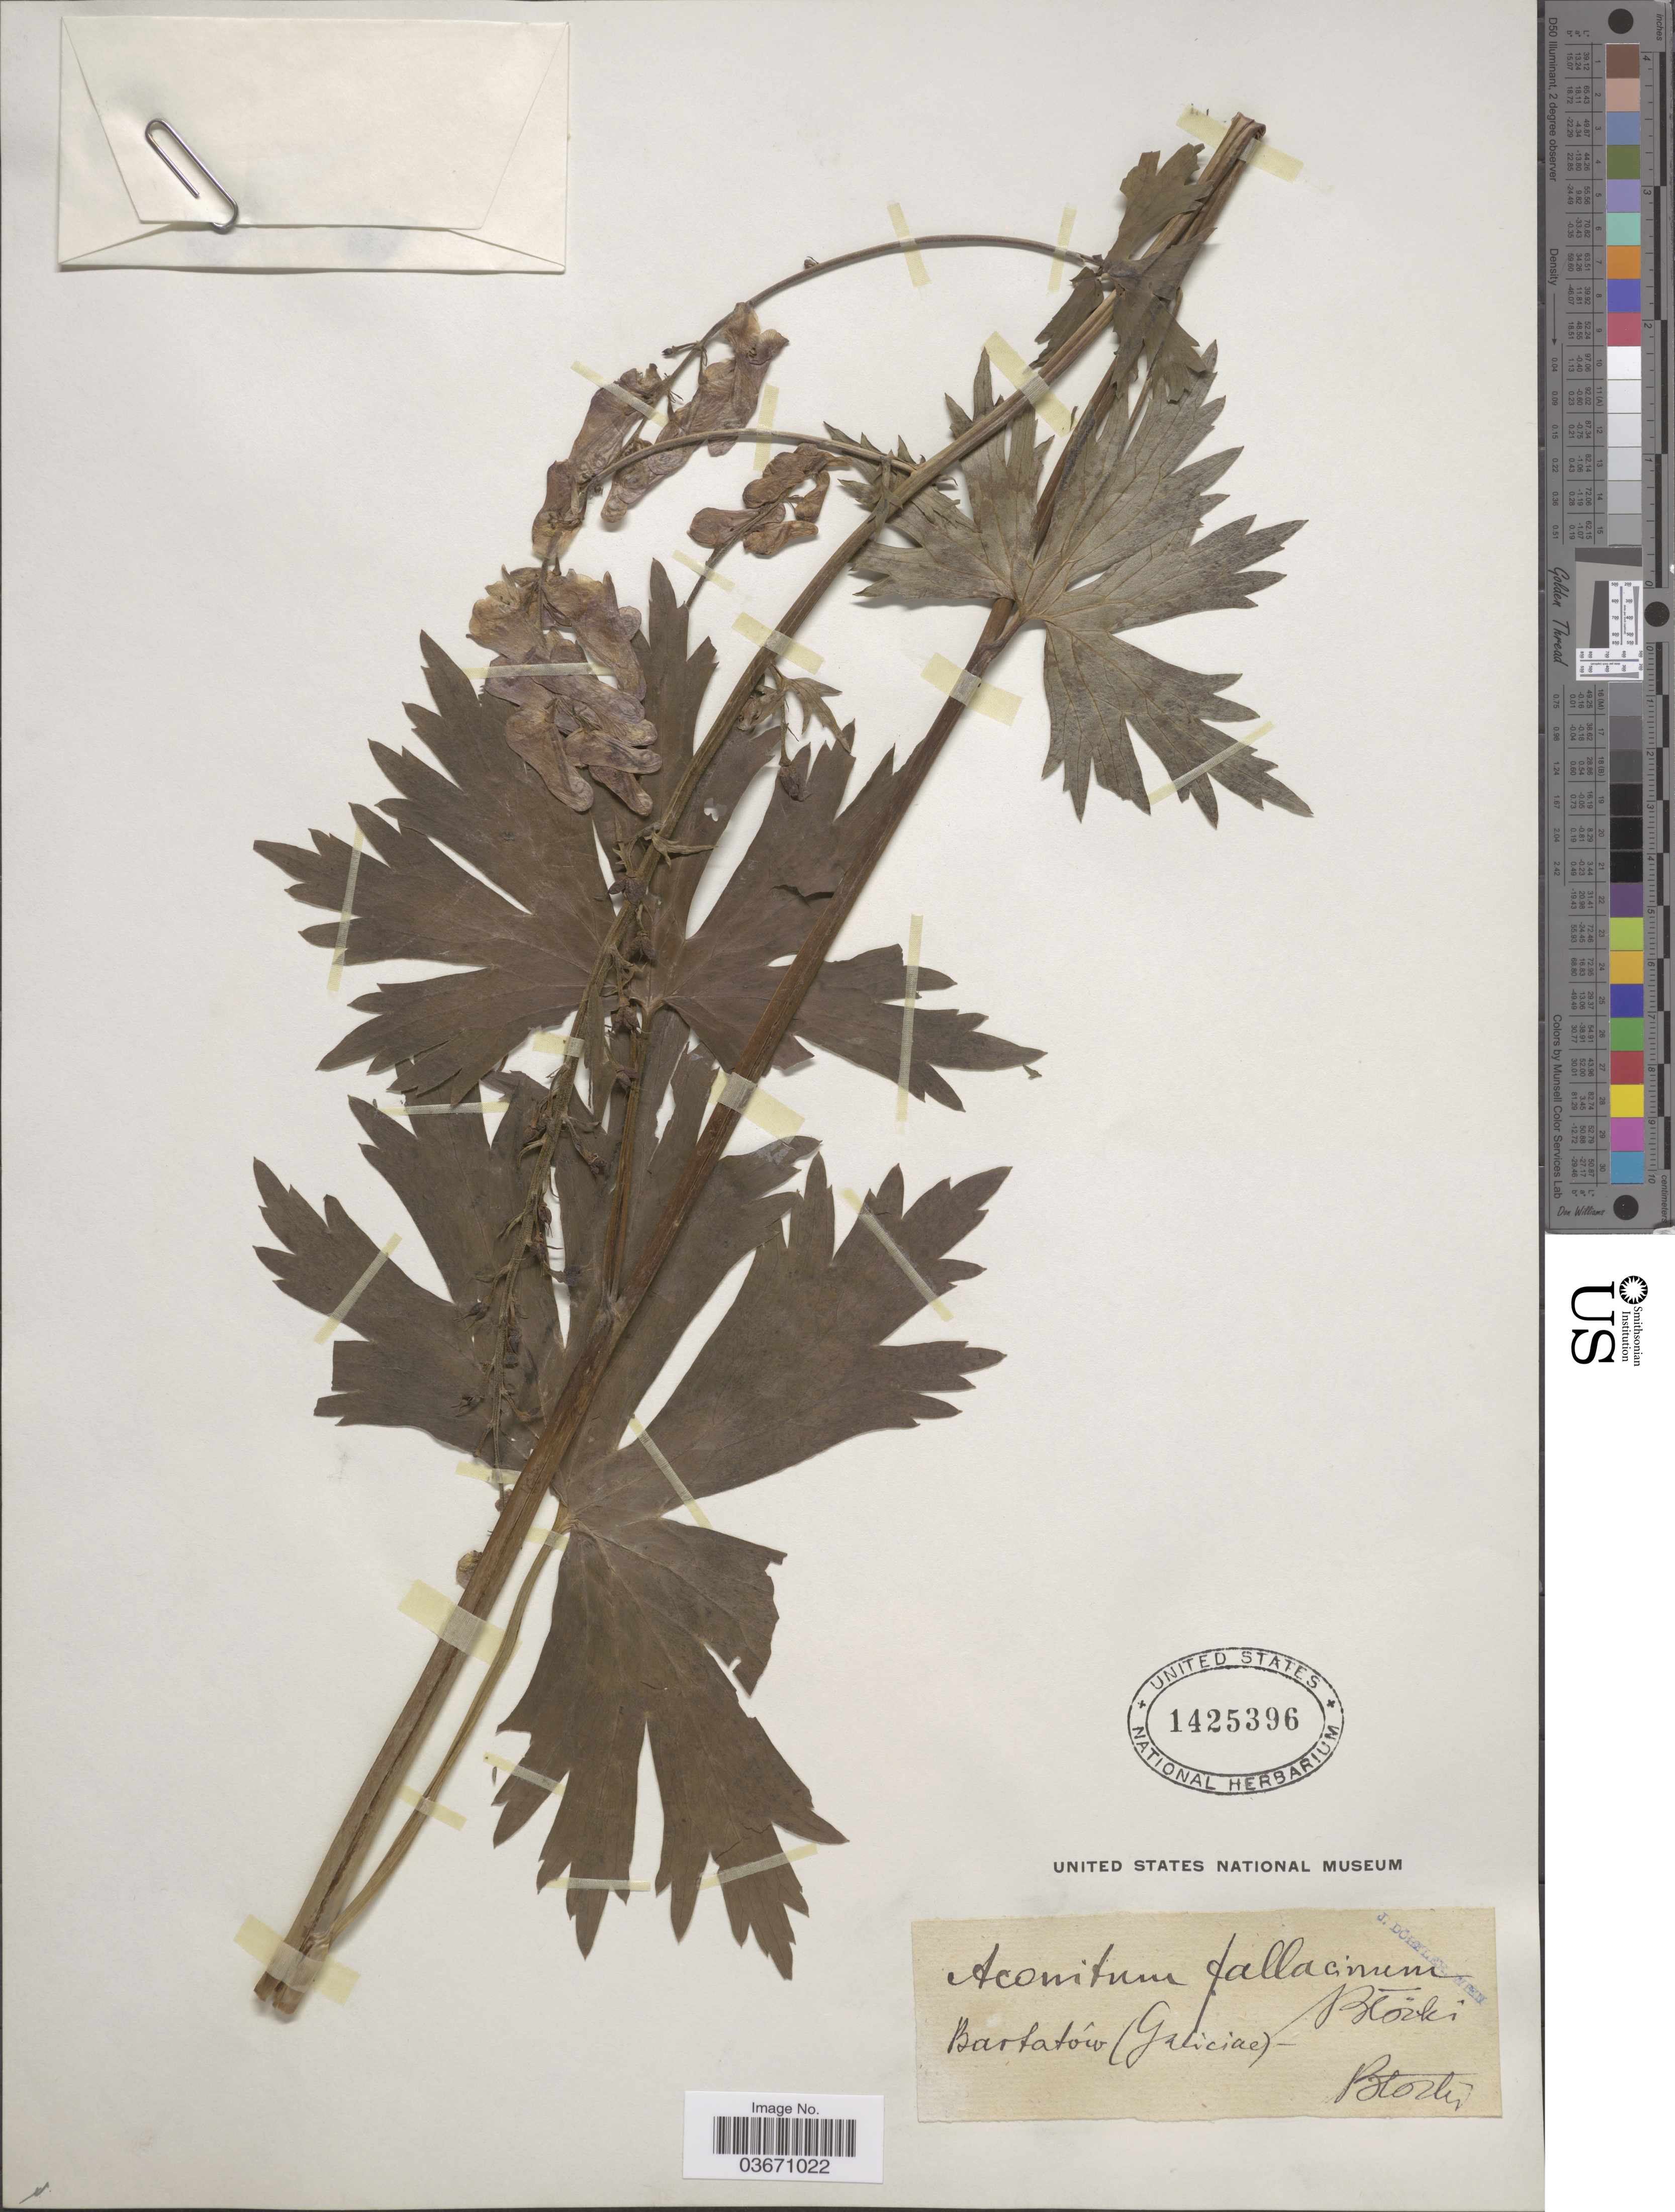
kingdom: Plantae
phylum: Tracheophyta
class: Magnoliopsida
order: Ranunculales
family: Ranunculaceae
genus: Aconitum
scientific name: Aconitum fallacinum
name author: Blocki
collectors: Blocki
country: France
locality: Bartatów (Galiciae).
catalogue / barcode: US 1425396